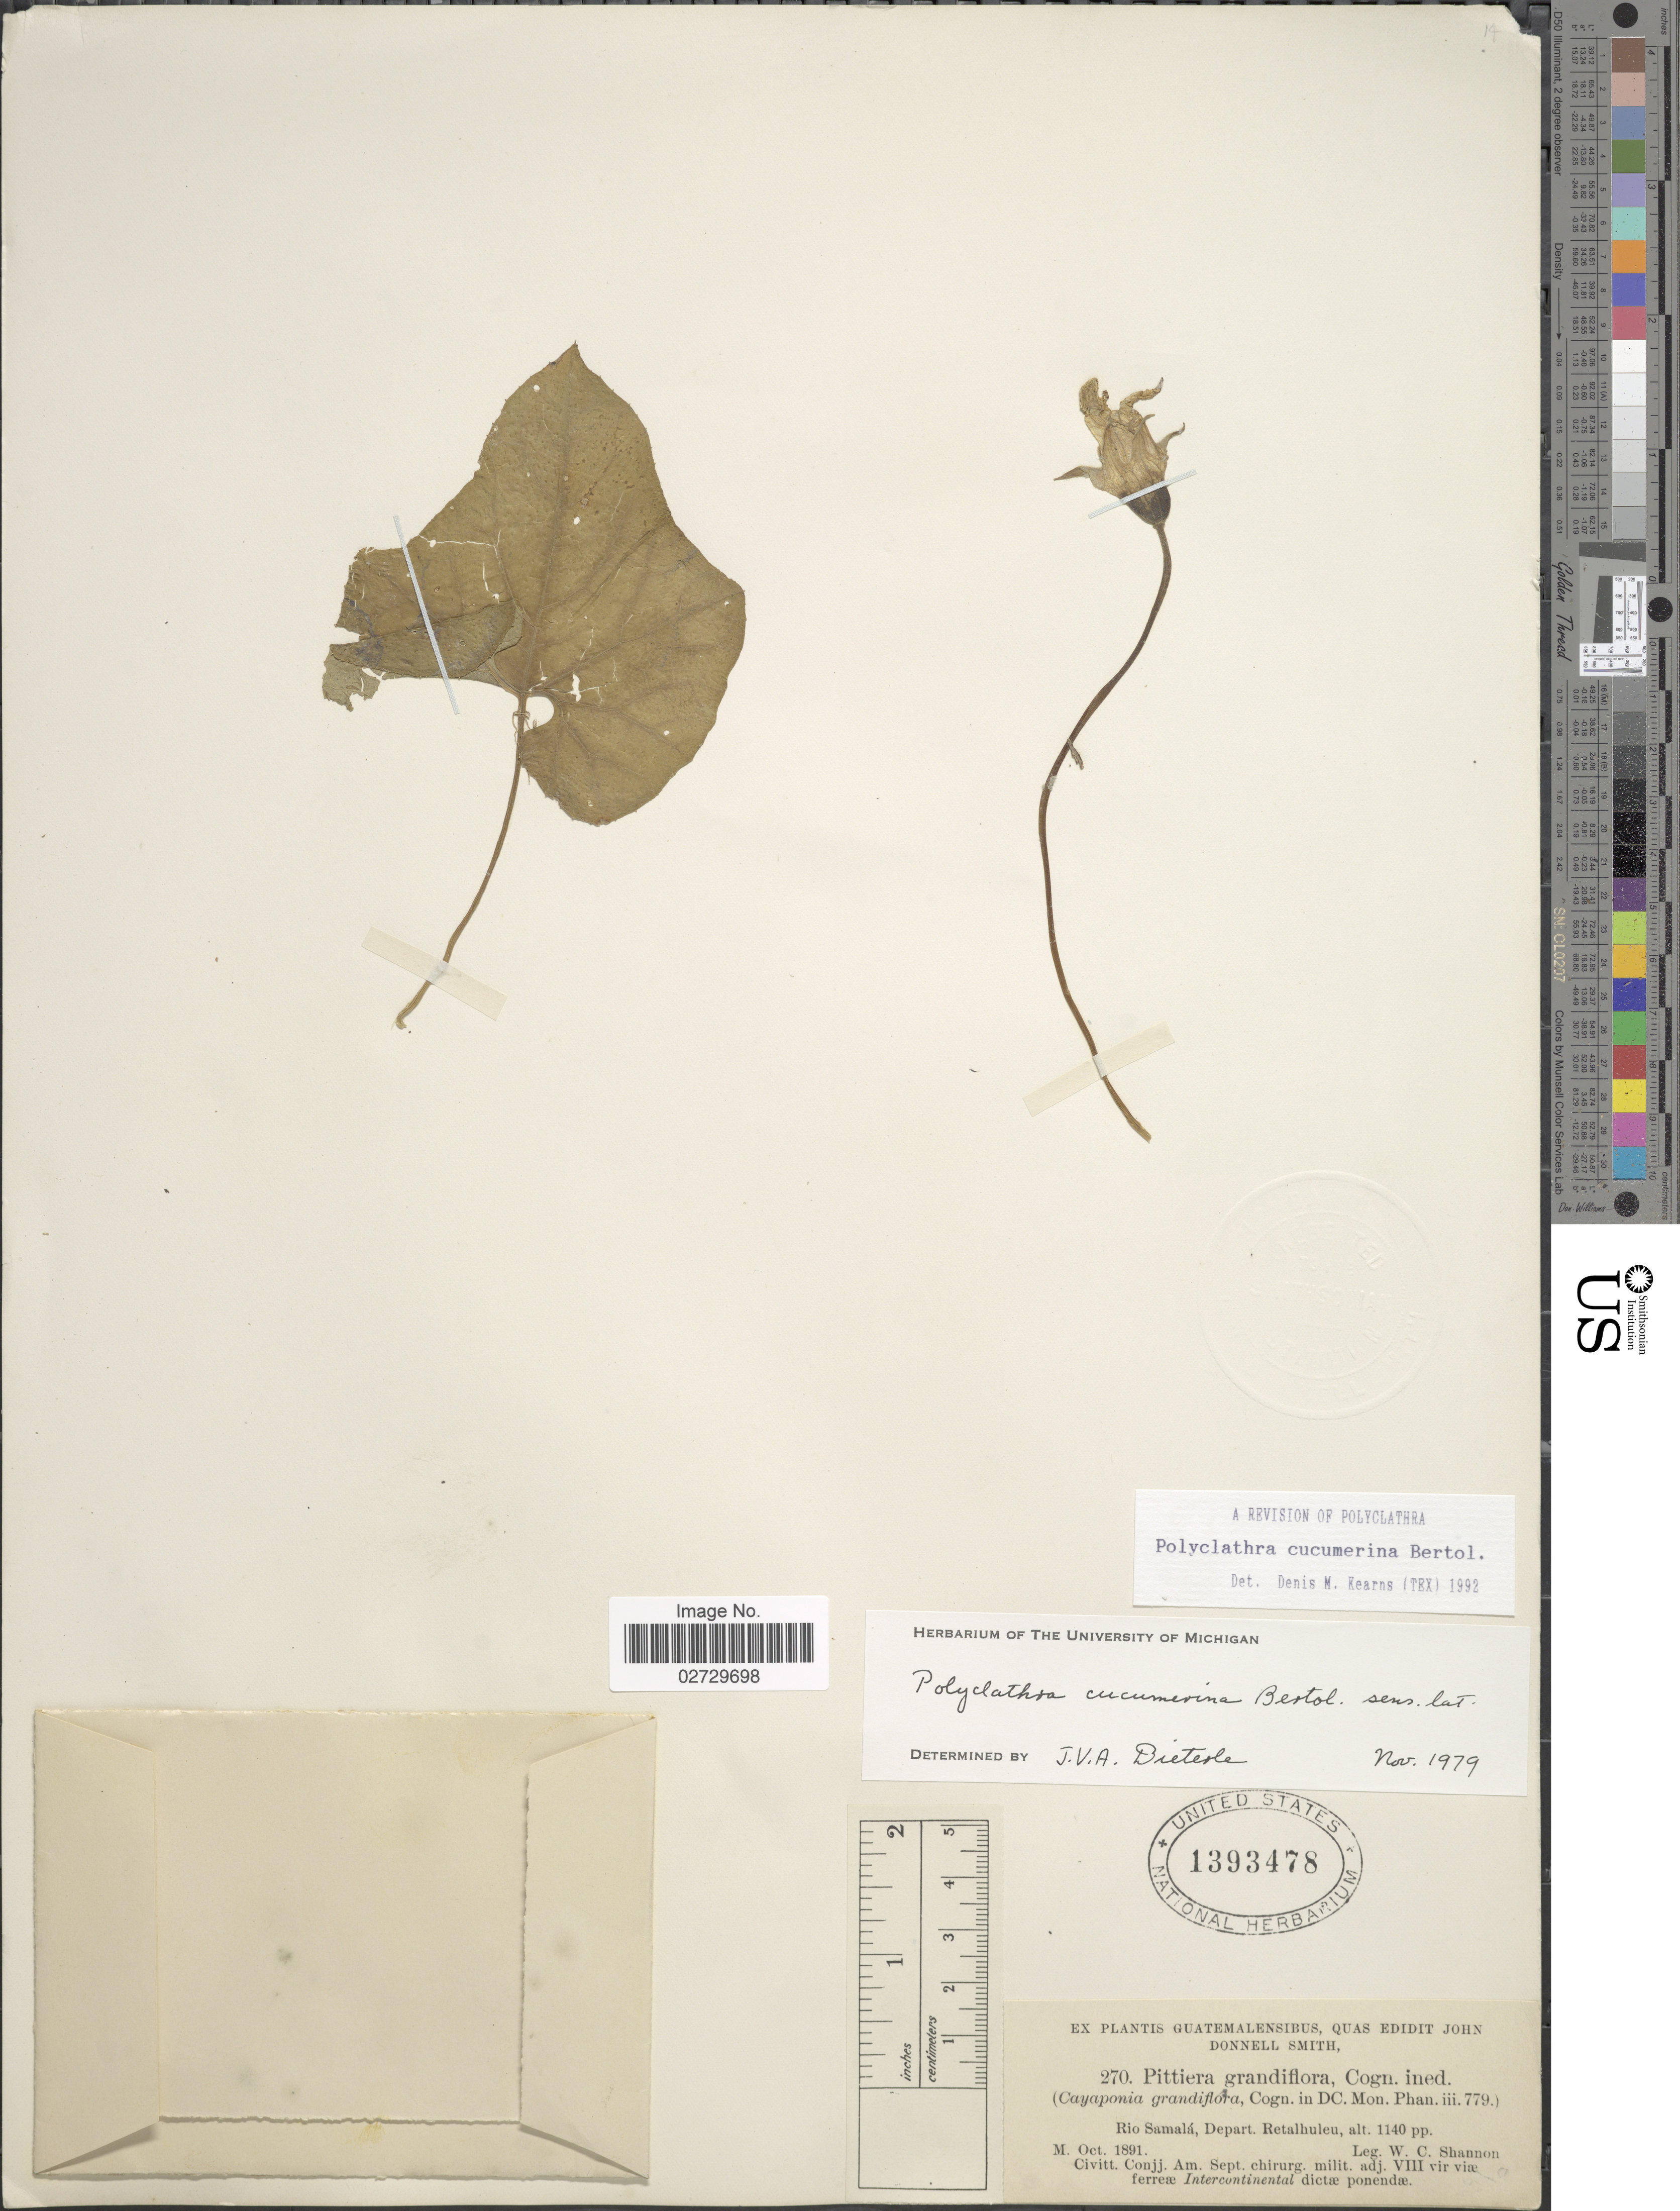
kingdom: Plantae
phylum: Tracheophyta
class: Magnoliopsida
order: Cucurbitales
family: Cucurbitaceae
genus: Polyclathra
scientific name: Polyclathra cucumerina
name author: Bertol.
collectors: W. C. Shannon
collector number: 270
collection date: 1891-10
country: Guatemala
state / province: Retalhuleu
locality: Rio Samala, Depart. Retalhuleu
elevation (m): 347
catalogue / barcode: US 1393478